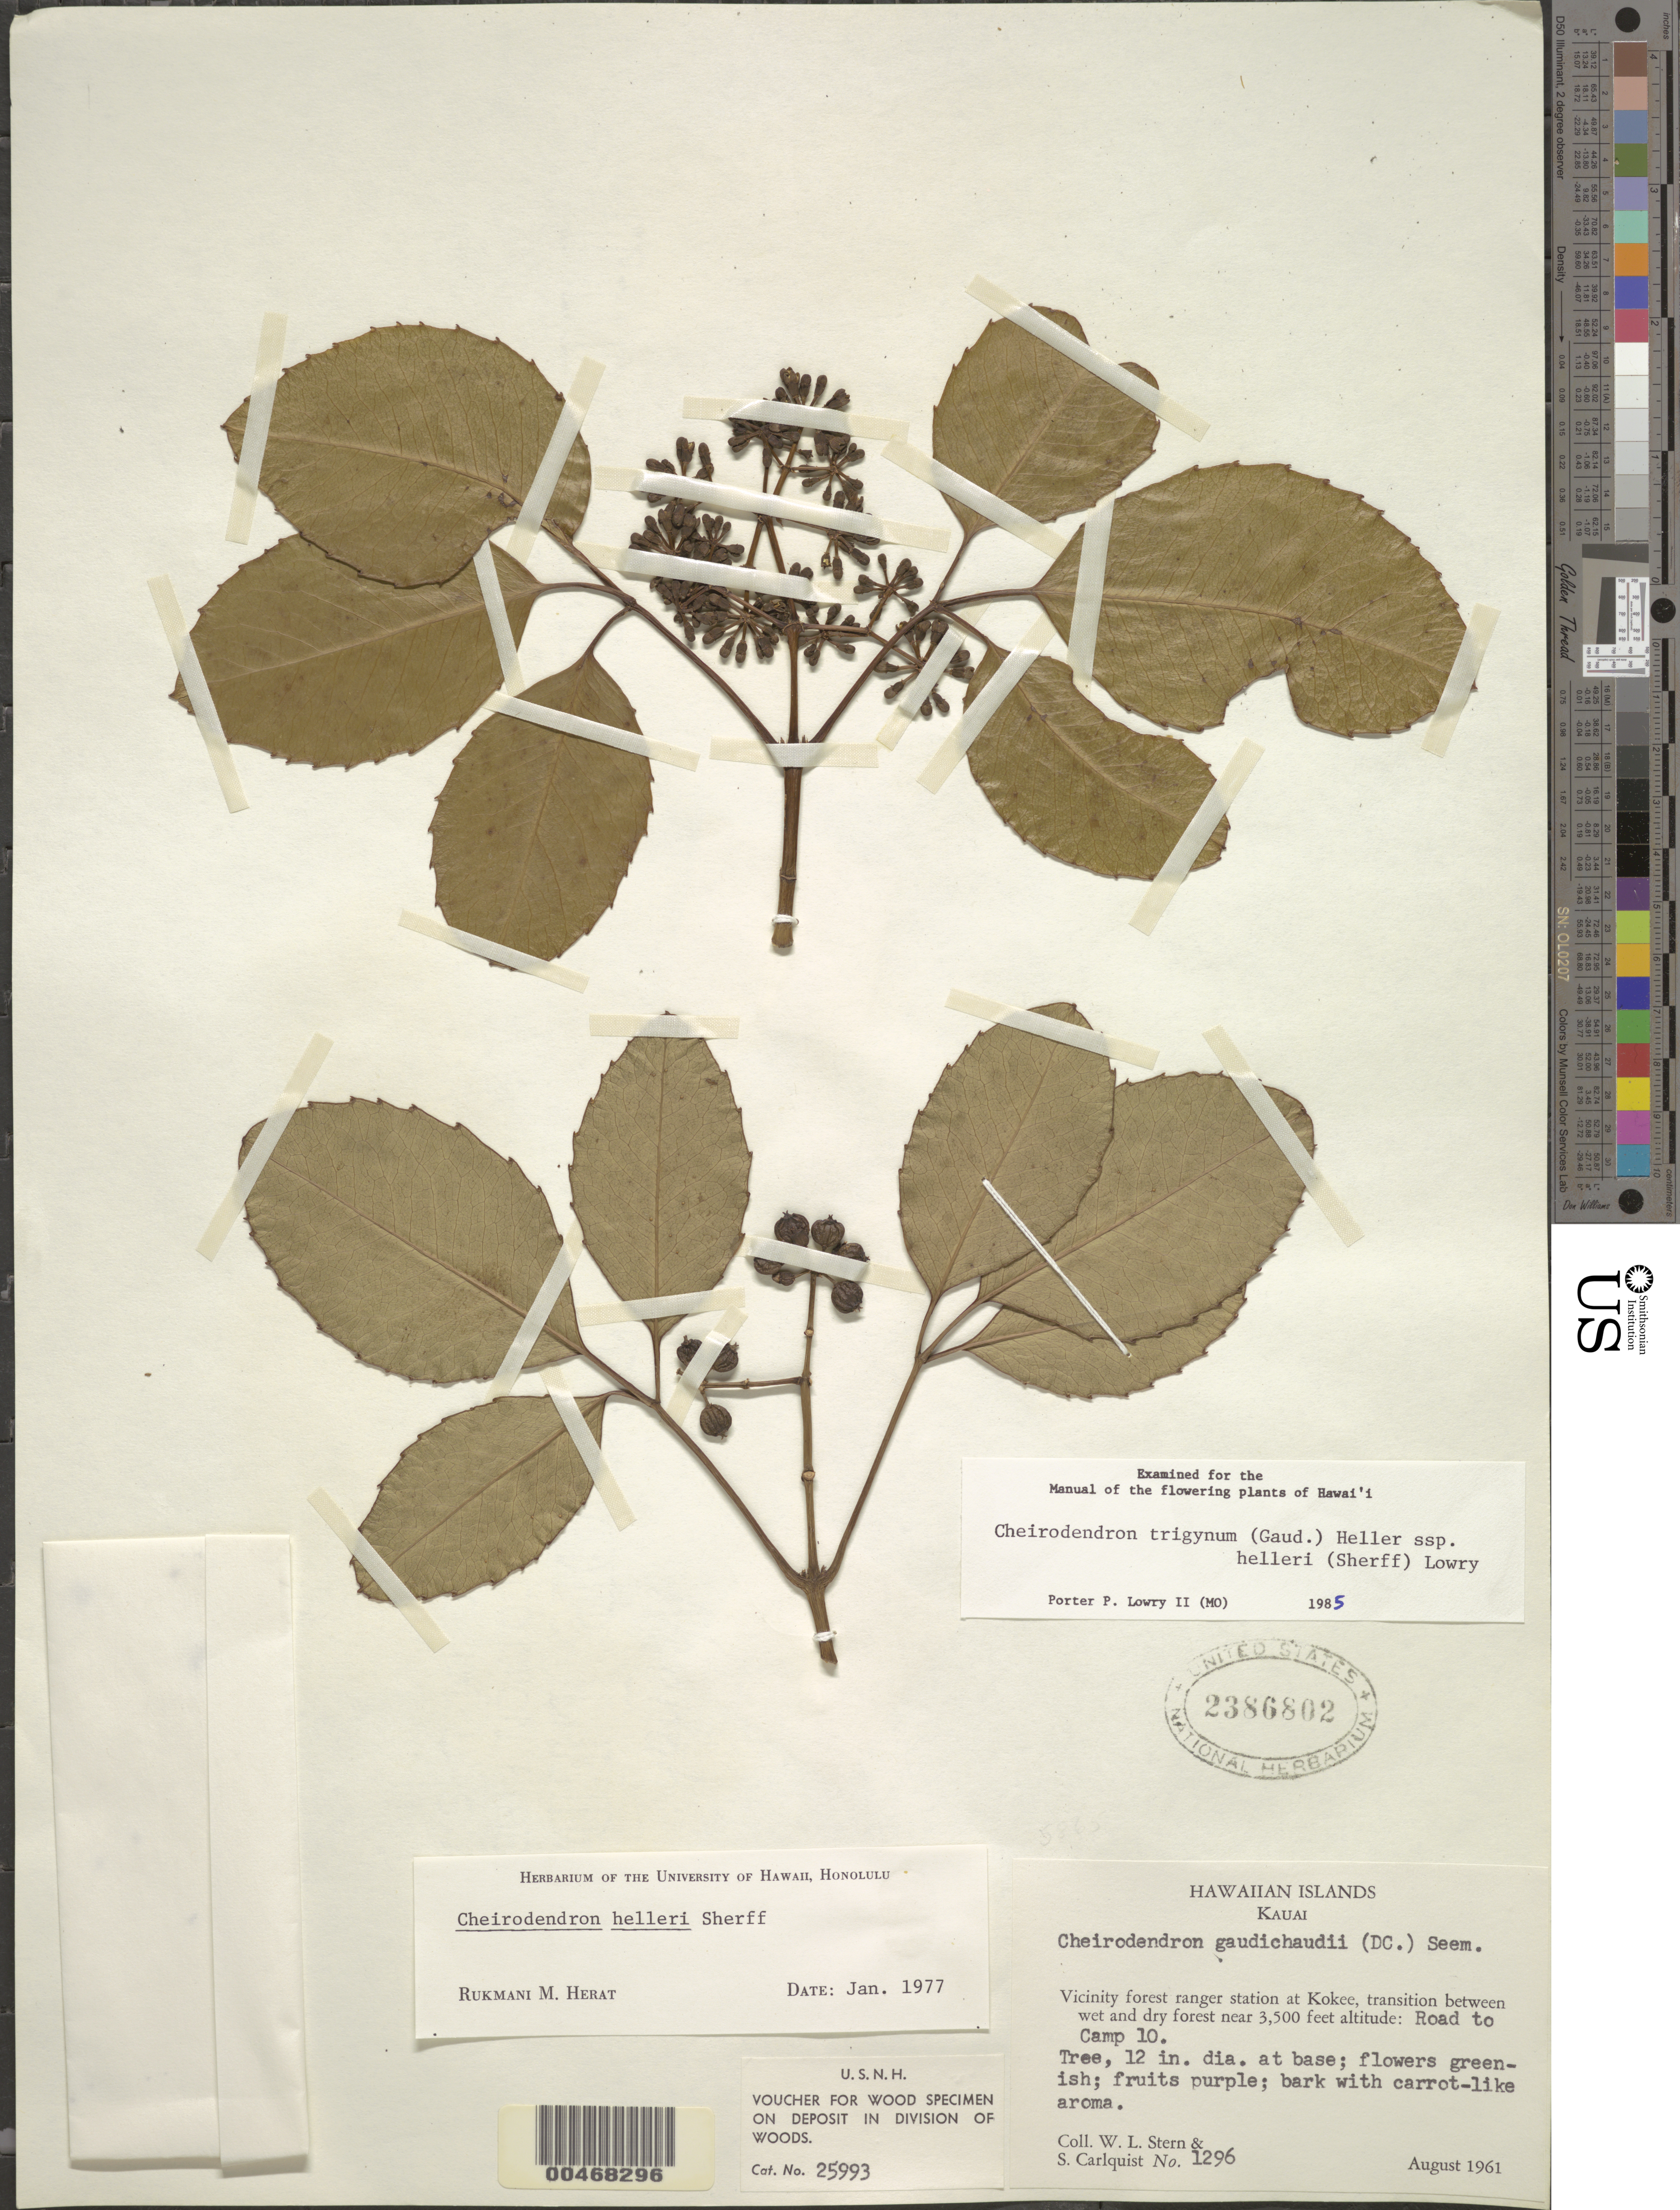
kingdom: Plantae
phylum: Tracheophyta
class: Magnoliopsida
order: Apiales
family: Araliaceae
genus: Cheirodendron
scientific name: Cheirodendron trigynum subsp. helleri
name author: (Gaudich.) A. Heller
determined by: Lowry, P. P., (MO), Missouri Botanical Garden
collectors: W. L. Stern & S. Carlquist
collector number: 1296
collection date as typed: Aug 1961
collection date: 1961-08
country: United States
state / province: Hawaii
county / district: Kauai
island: Kaua'i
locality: Vicinity forest ranger station at Kokee, rd. to camp 10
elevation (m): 1067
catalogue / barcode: US 2386802